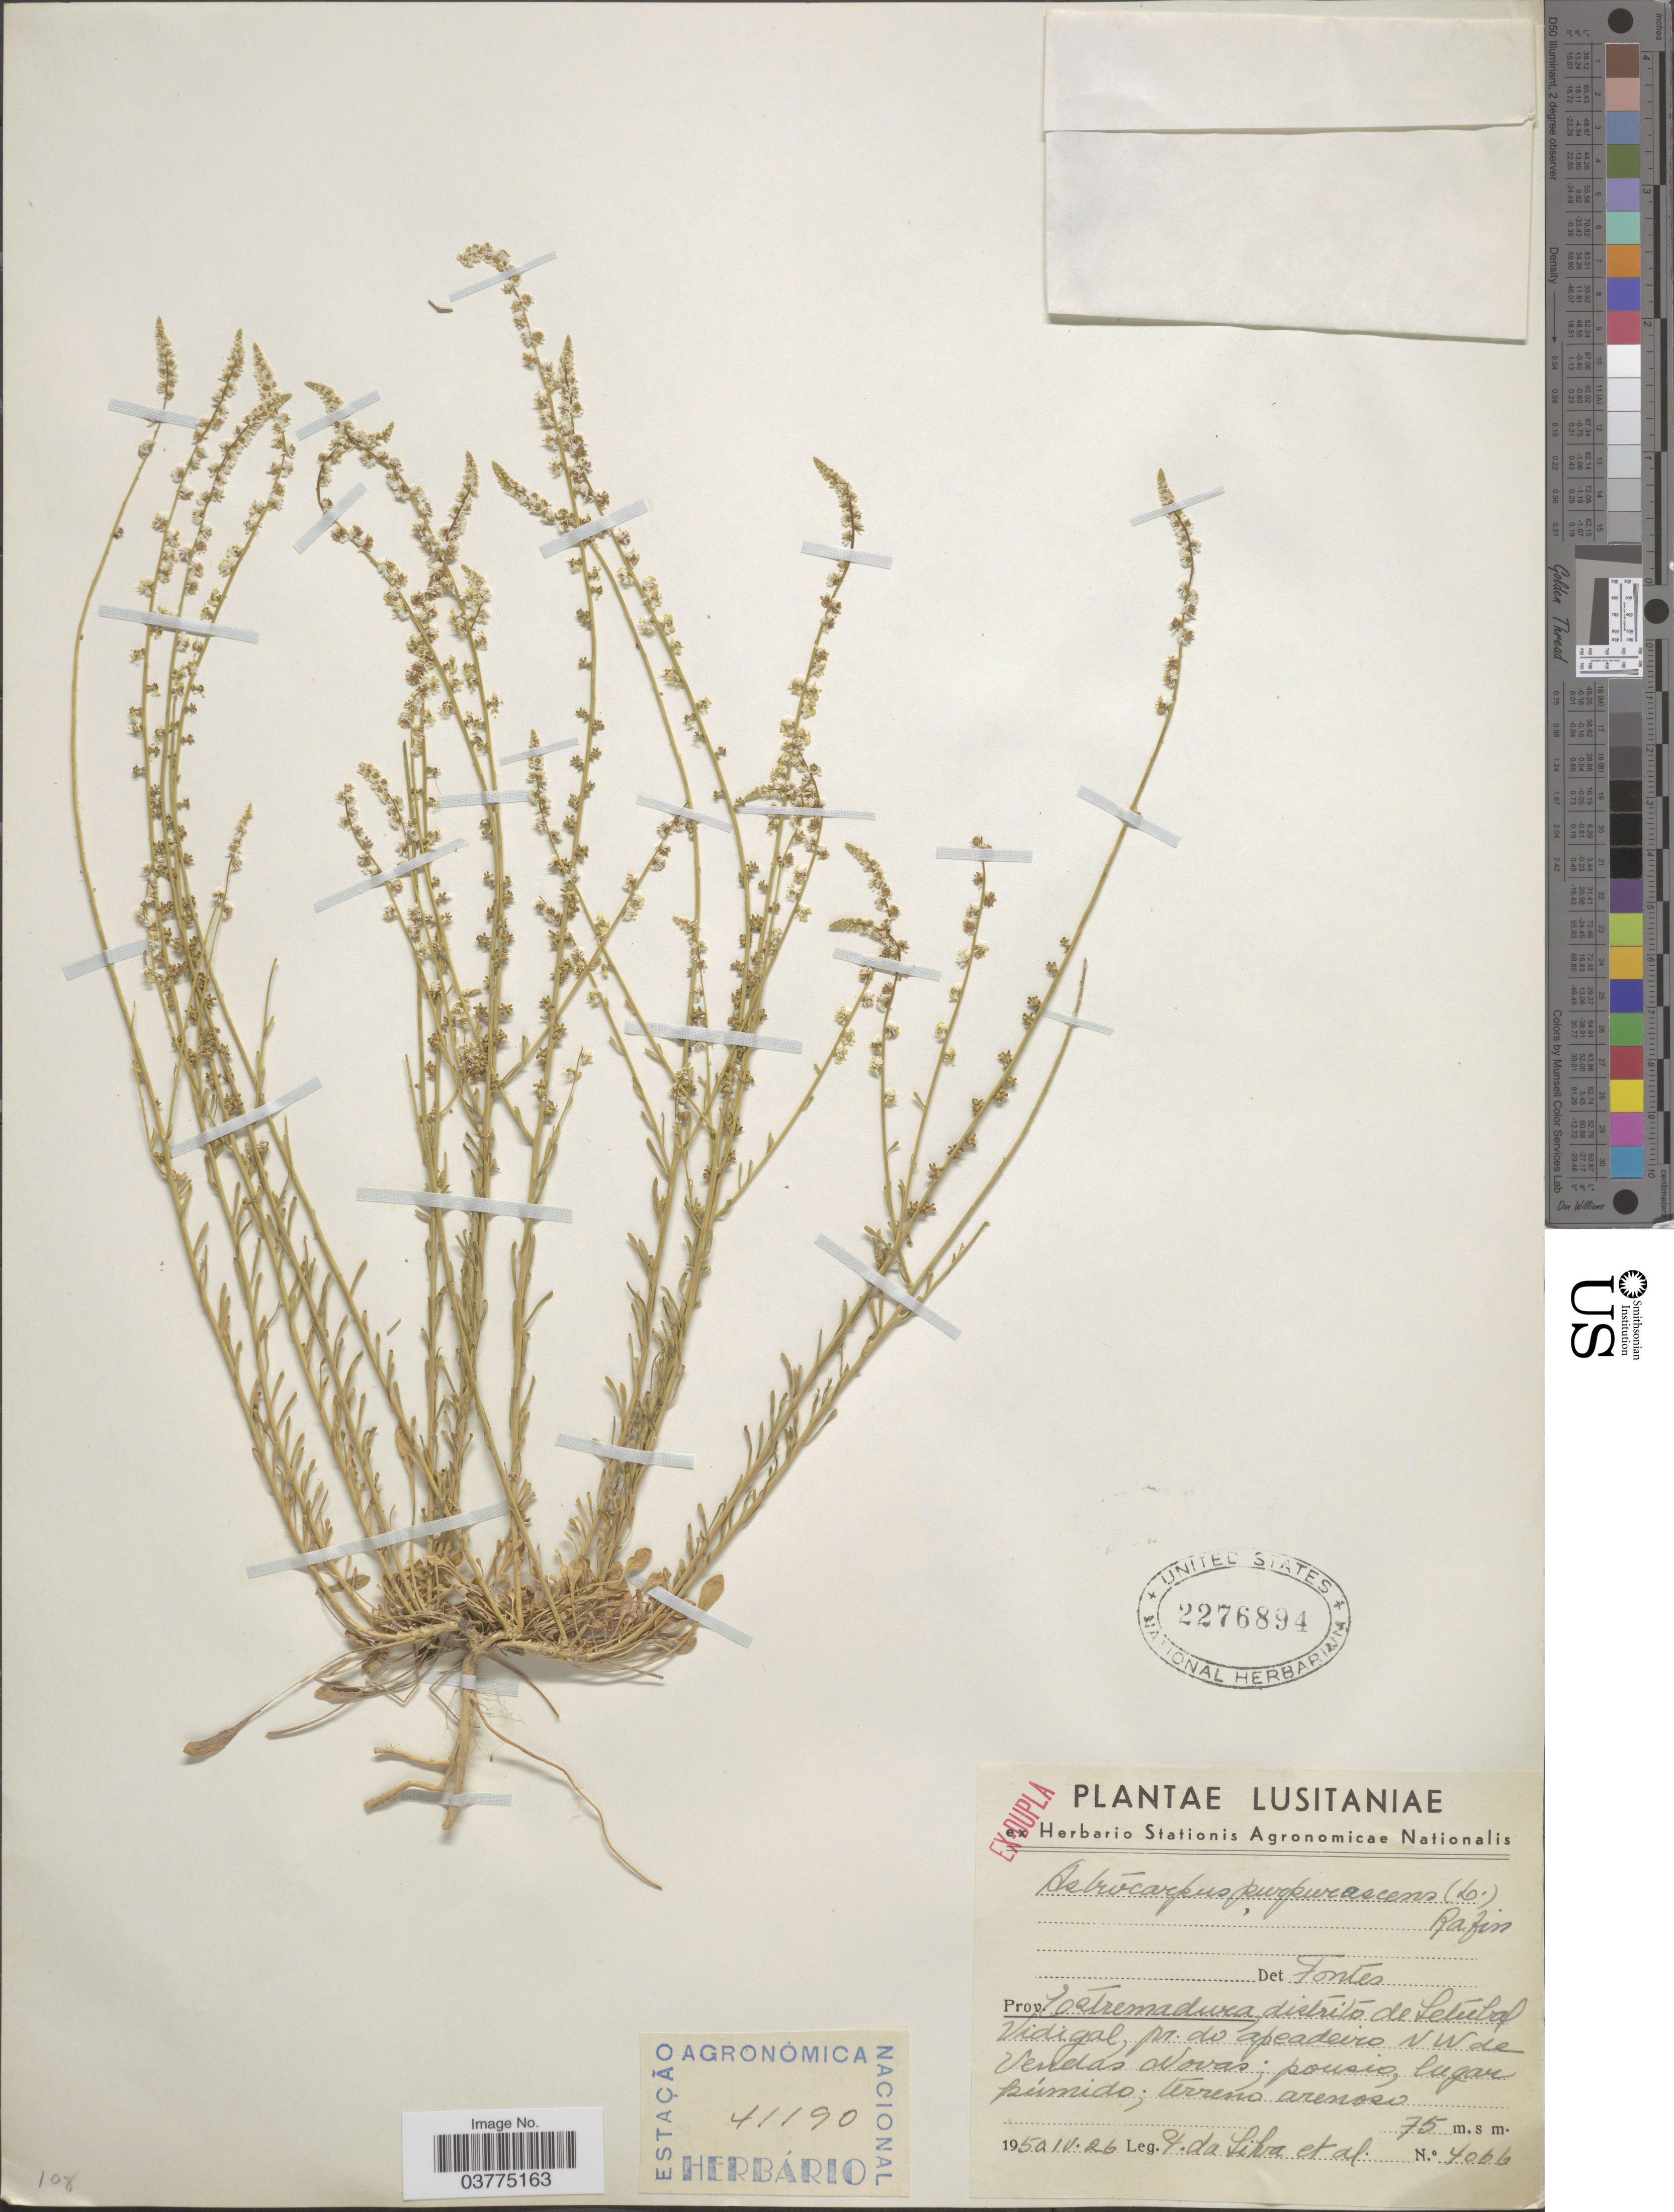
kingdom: Plantae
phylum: Tracheophyta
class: Magnoliopsida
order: Brassicales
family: Resedaceae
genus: Sesamoides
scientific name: Sesamoides purpurascens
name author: (L.) G. López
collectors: G. Da Silva & et al.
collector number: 4066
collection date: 1950-04-26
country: Portugal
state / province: Setubal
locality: Lusitaniae. Prov. Estremadura, distrito de Setubal Vidigal, pr. do apeadeiro NW de Vendas Novas.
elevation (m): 75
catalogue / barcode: US 2276894